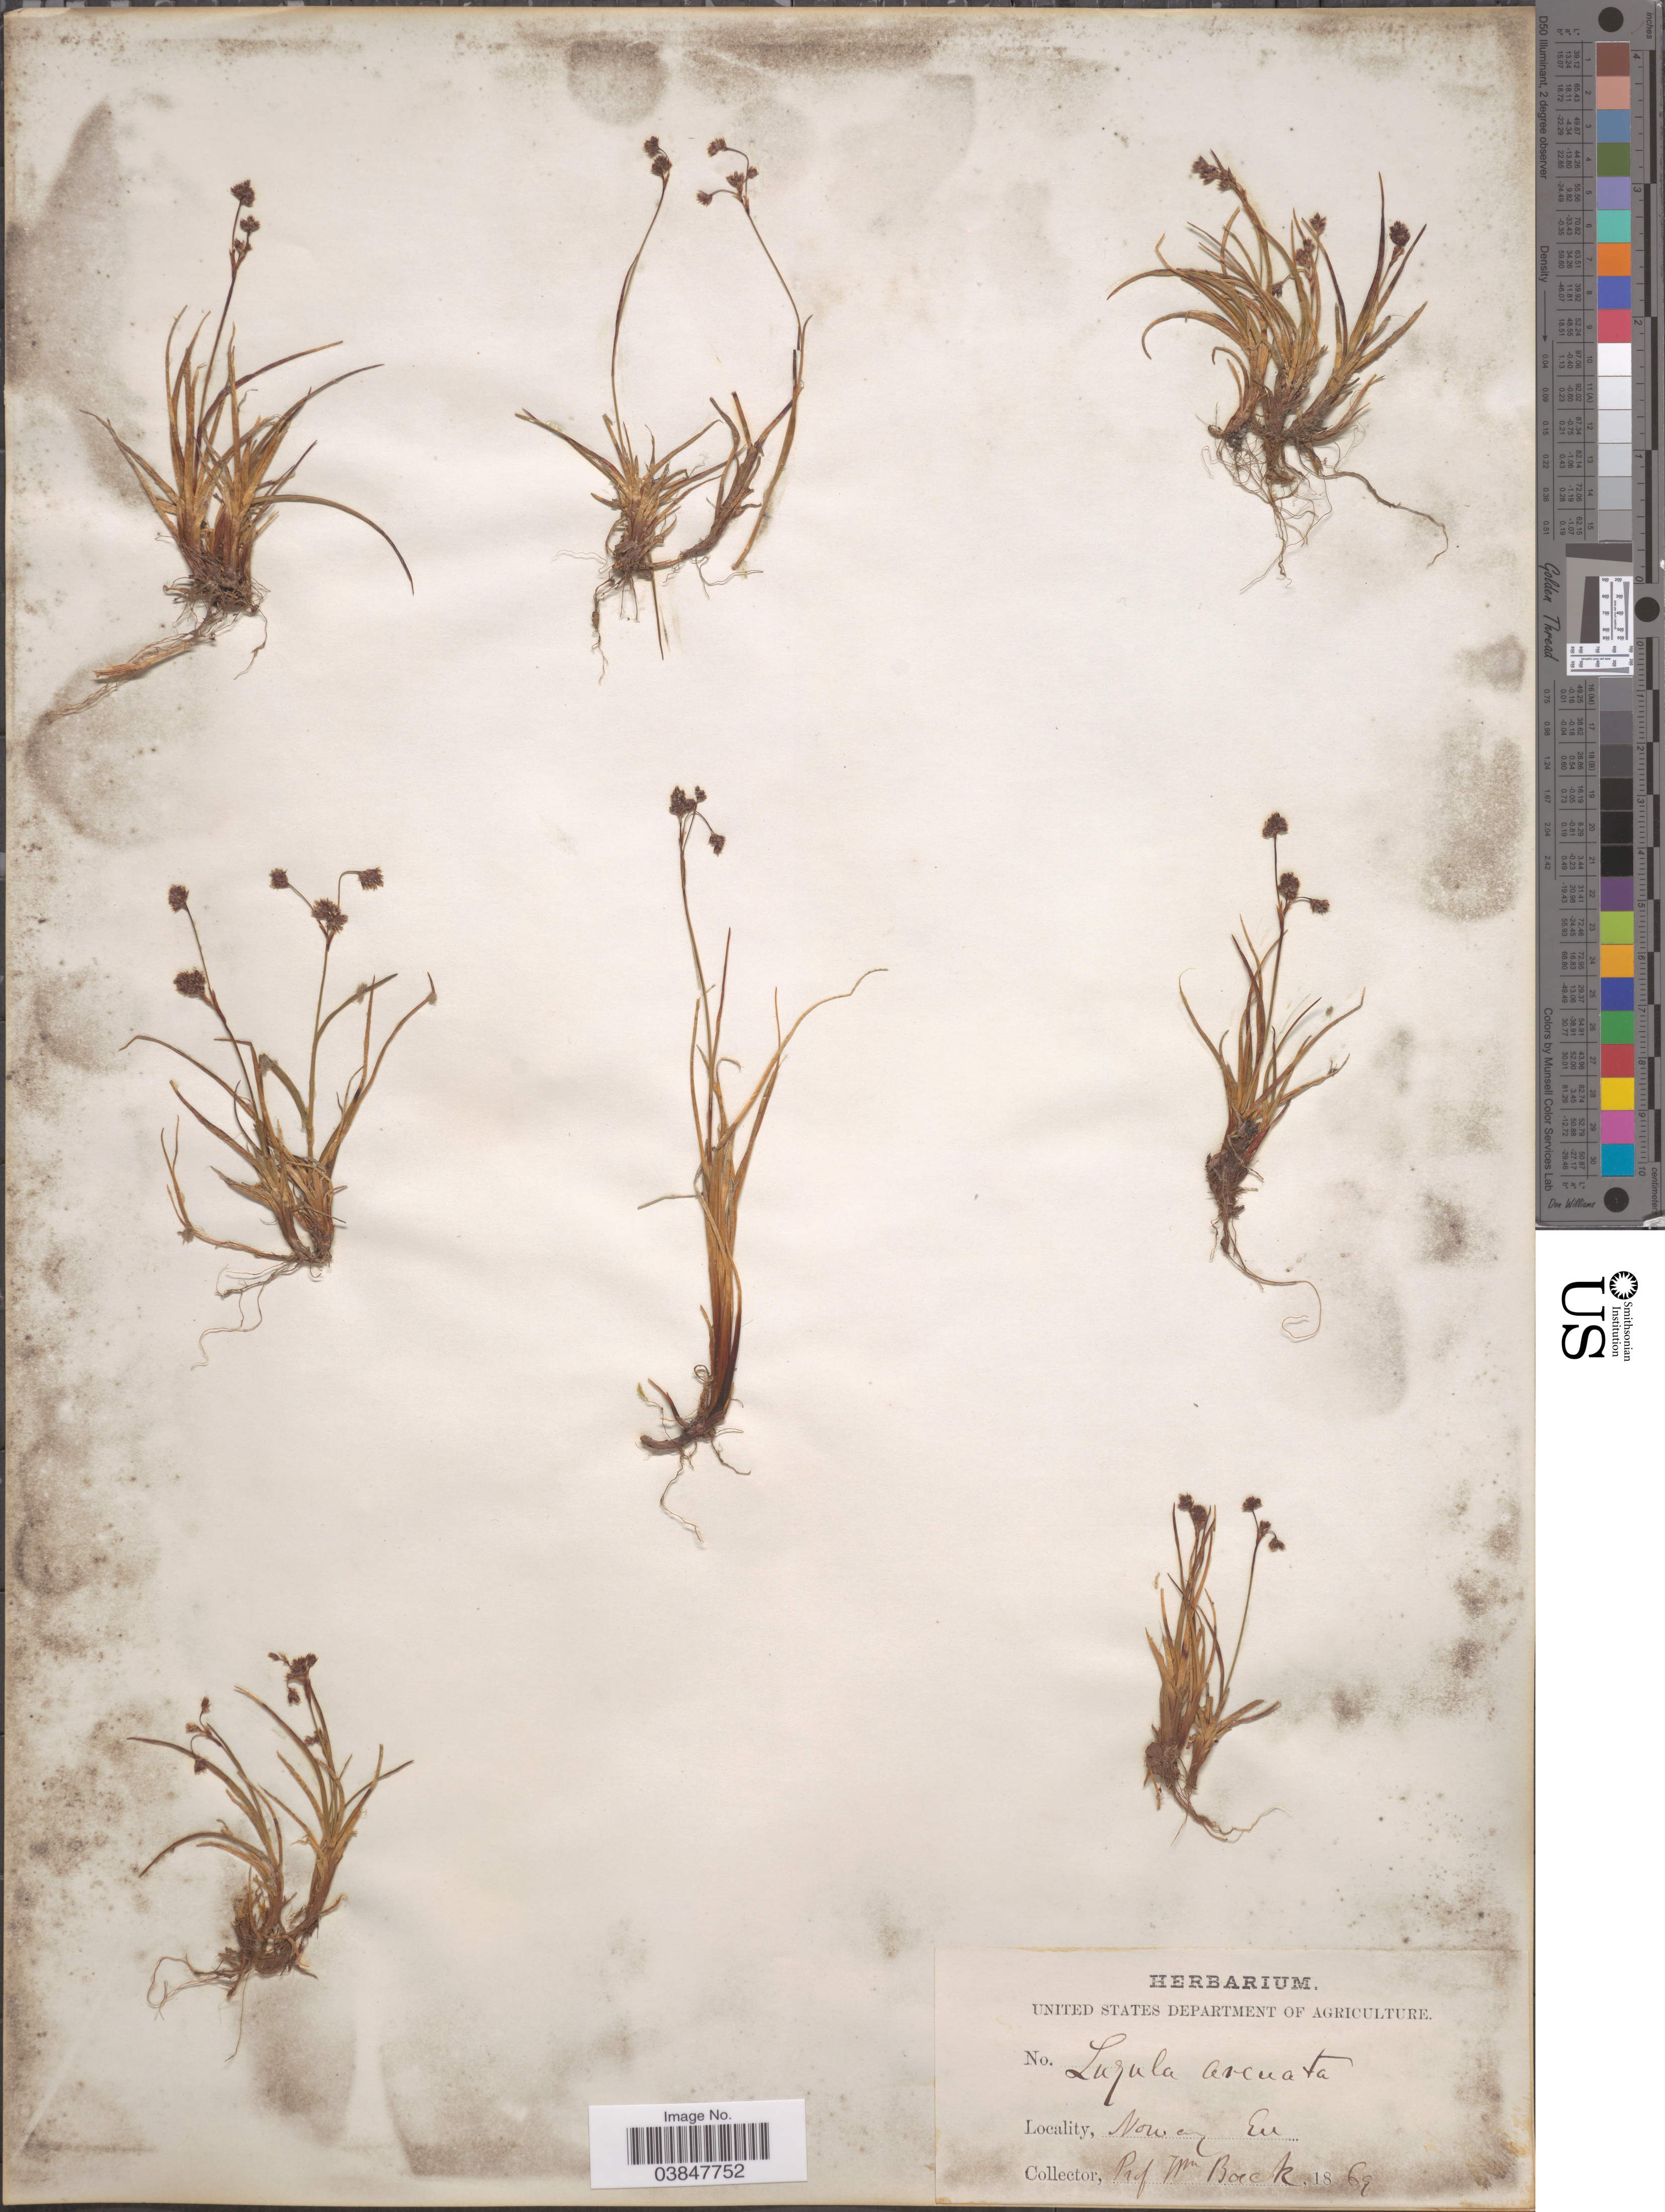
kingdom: Plantae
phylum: Tracheophyta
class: Liliopsida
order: Poales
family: Juncaceae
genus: Luzula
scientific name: Luzula arcuata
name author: (Wahlenb.) Sw.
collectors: W. Boeck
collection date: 1869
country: Norway